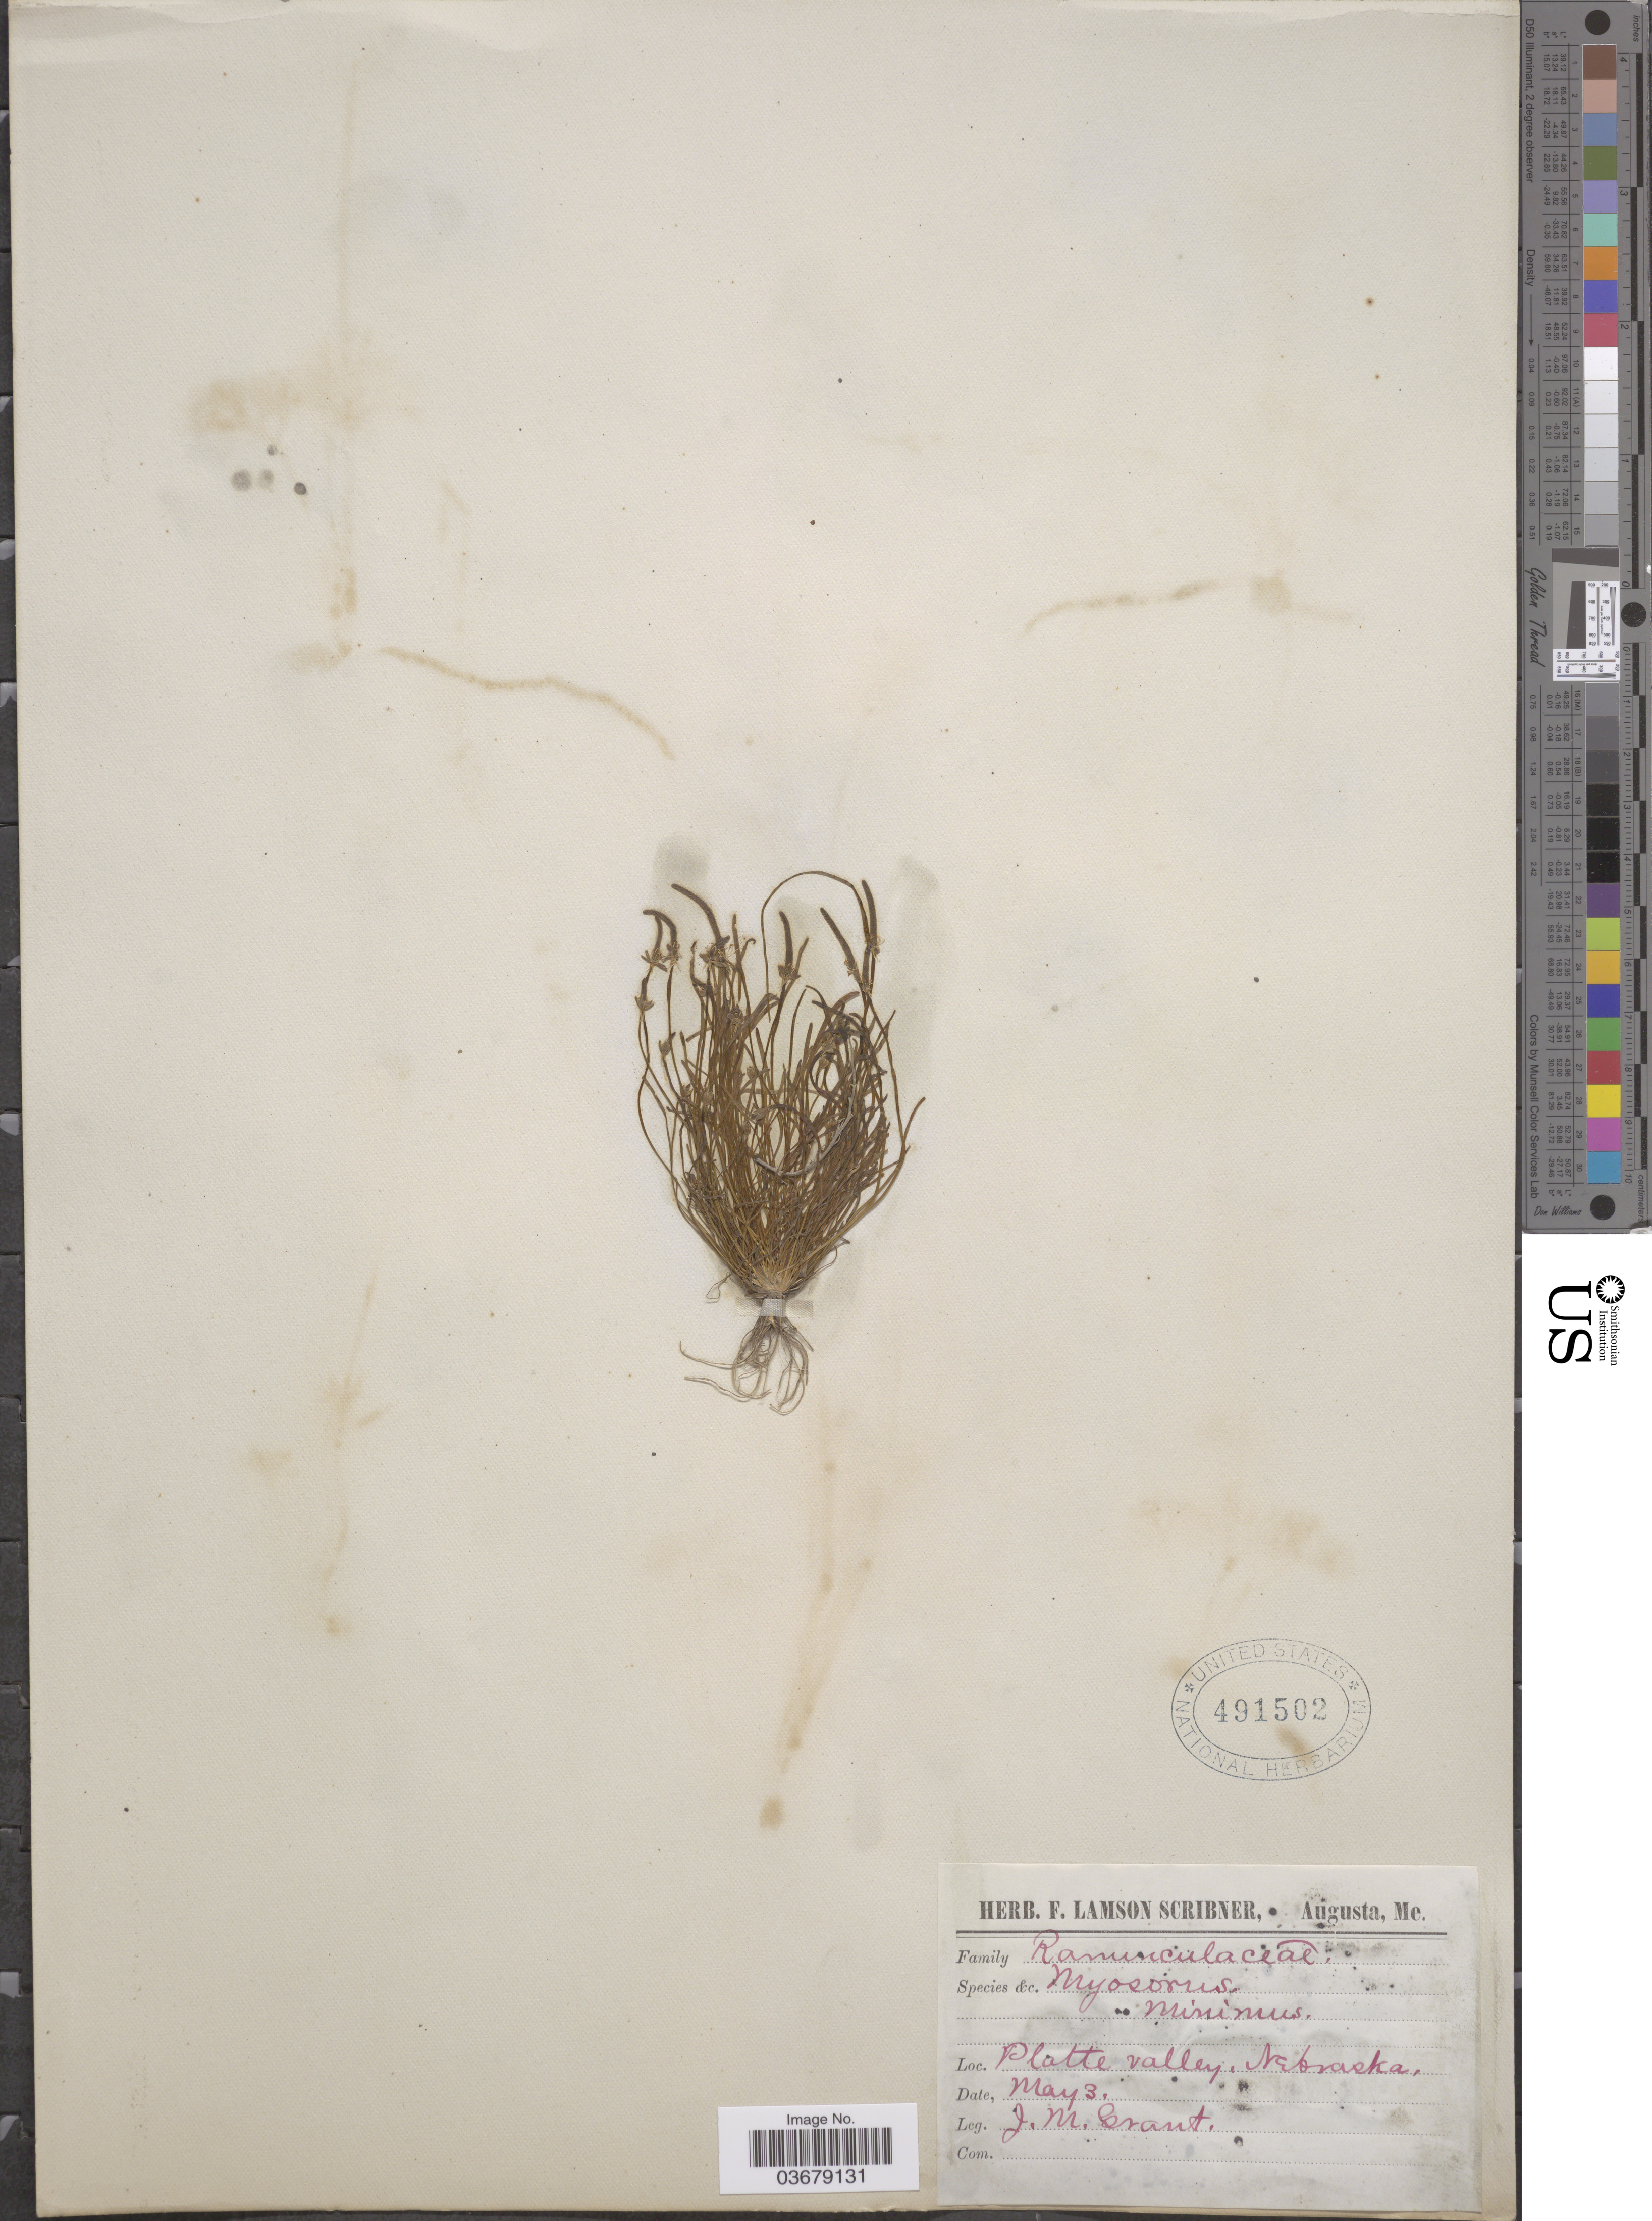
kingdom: Plantae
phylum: Tracheophyta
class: Magnoliopsida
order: Ranunculales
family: Ranunculaceae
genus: Myosurus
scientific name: Myosurus minimus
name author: L.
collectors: J. M. Grant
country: United States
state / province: Nebraska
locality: Platte Valley.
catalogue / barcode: US 491502